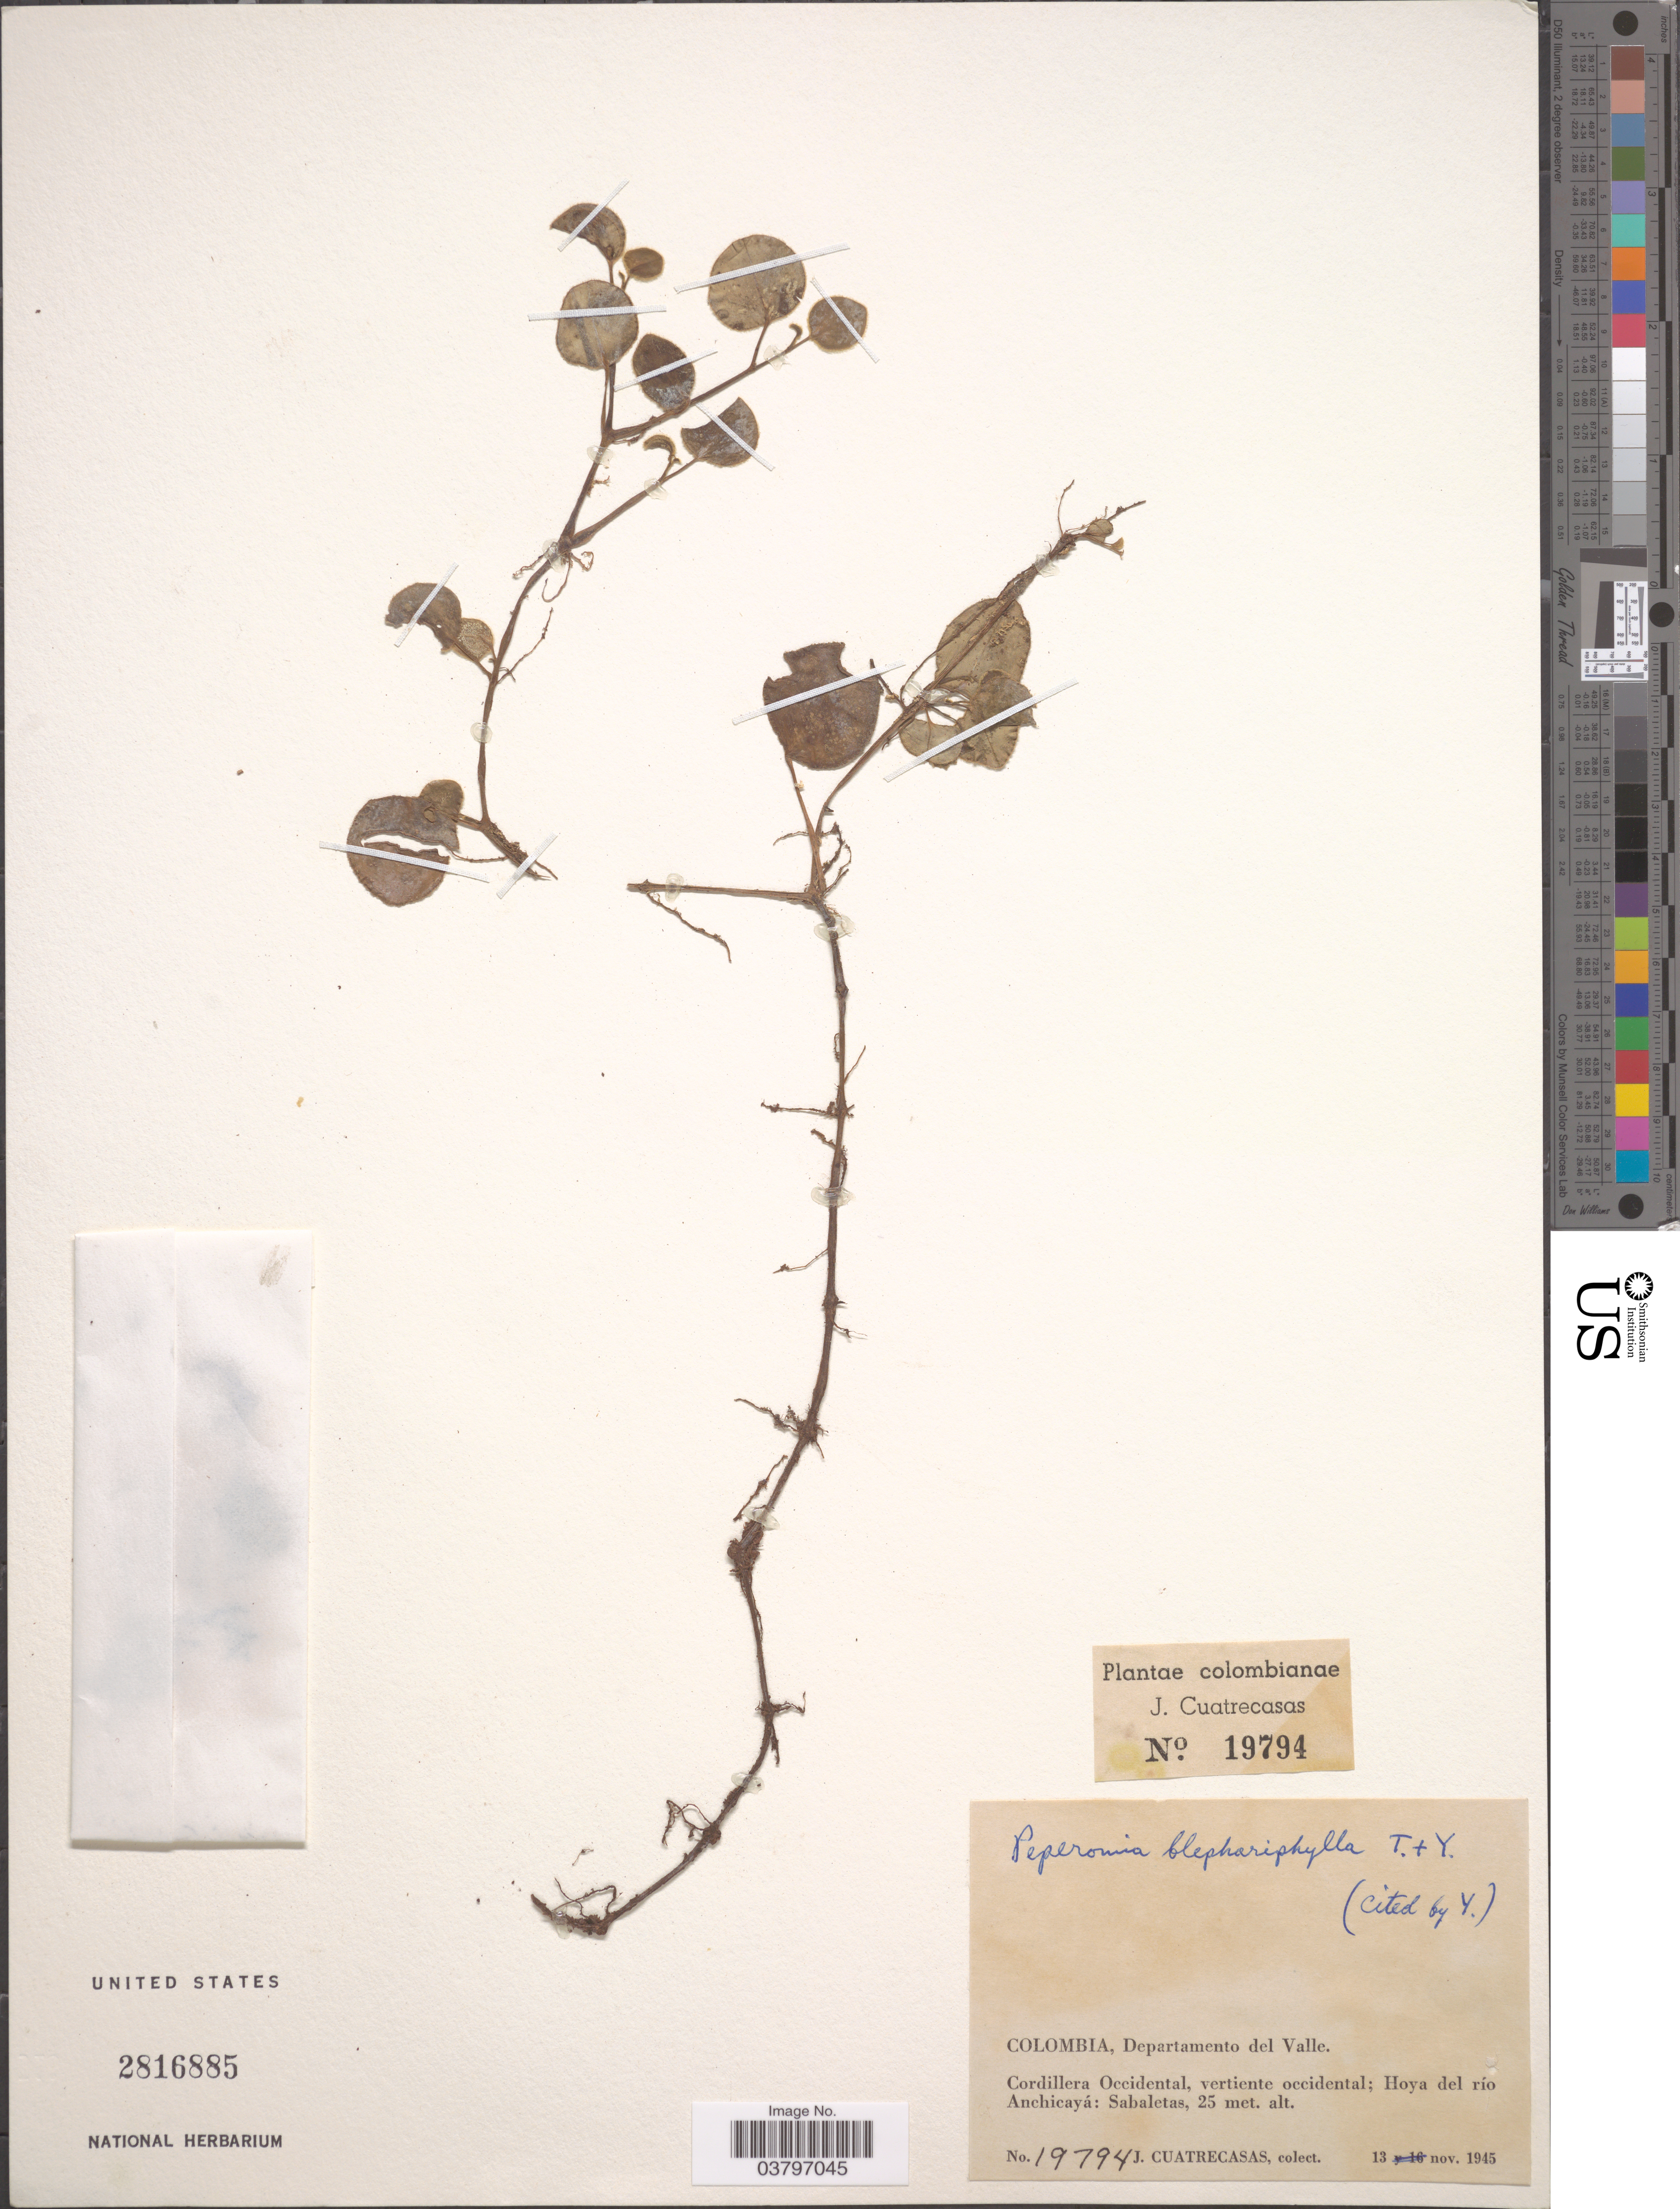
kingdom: Plantae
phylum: Tracheophyta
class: Magnoliopsida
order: Piperales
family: Piperaceae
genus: Peperomia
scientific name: Peperomia ciliaris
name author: C. DC.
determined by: Jiménez, José Estaban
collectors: J. Cuatrecasas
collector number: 19794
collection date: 1945-11-13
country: Colombia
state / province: Valle del Cauca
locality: Departamento del Valle. Cordillera Occidental, vertiente occidental; Hoya del río Anchicayá: Sabaletas.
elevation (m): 25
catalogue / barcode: US 2816885